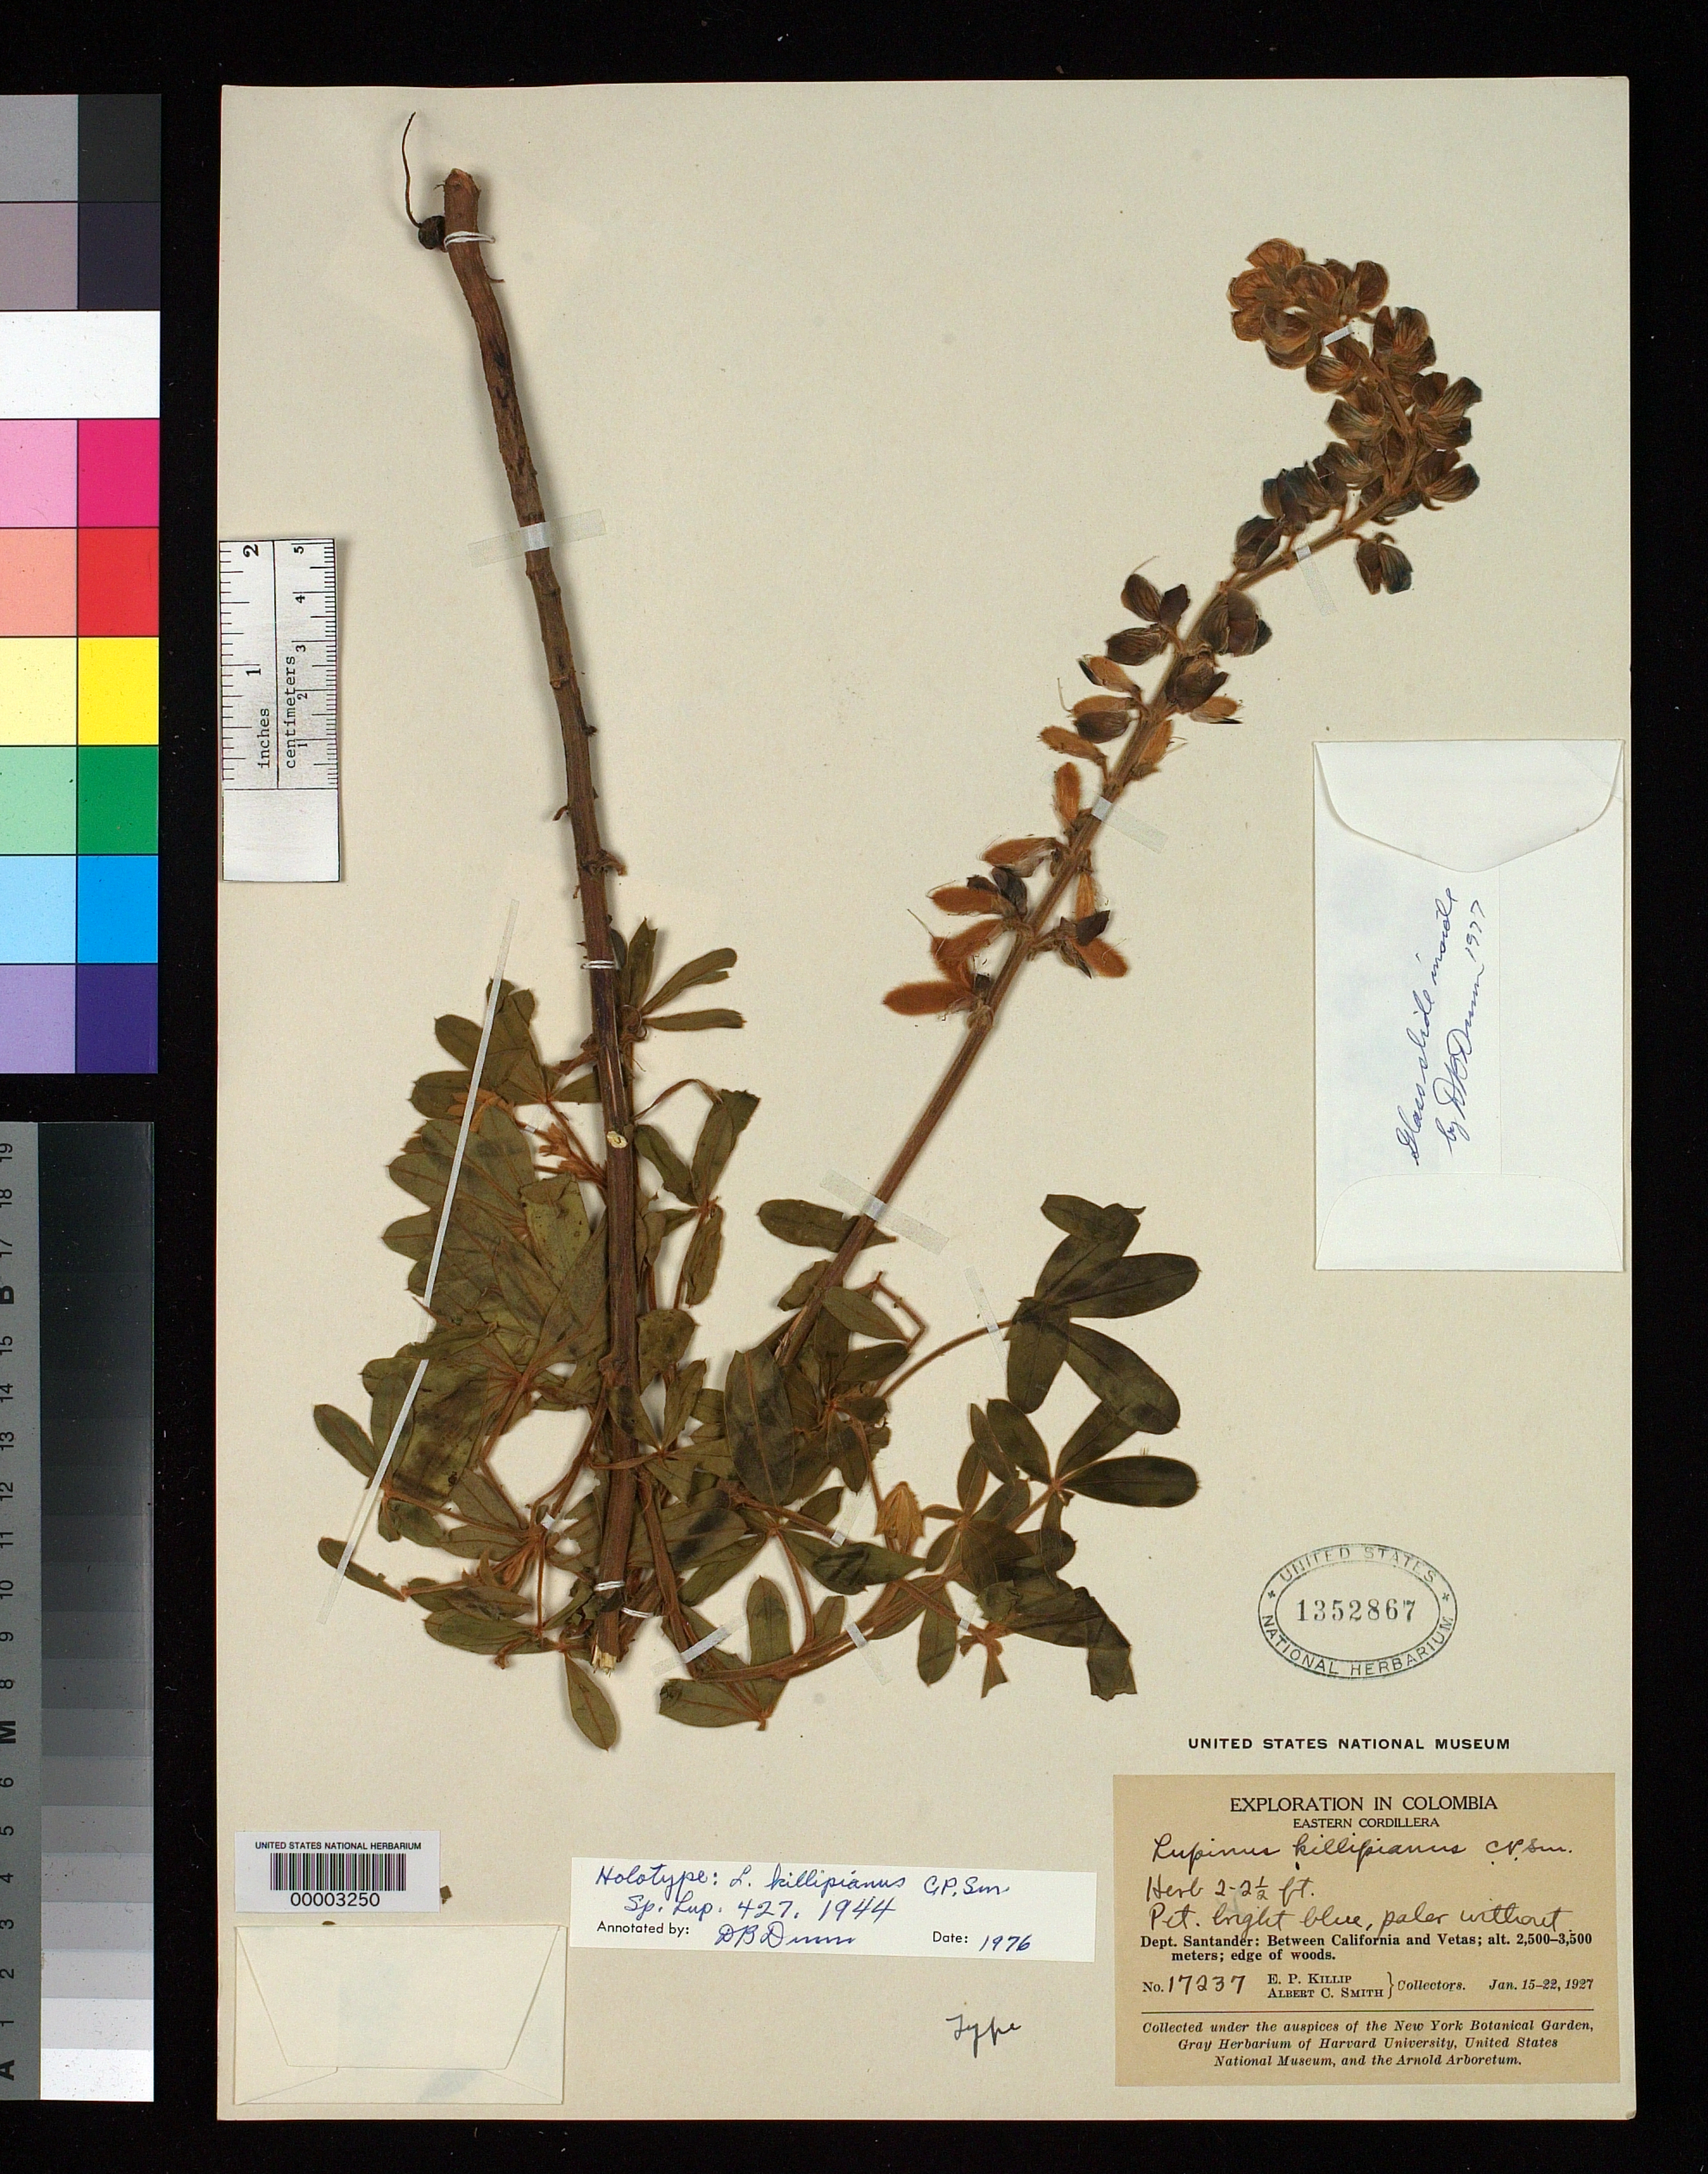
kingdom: Plantae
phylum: Tracheophyta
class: Magnoliopsida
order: Fabales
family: Fabaceae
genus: Lupinus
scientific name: Lupinus killipianus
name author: C.P. Sm.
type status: Holotype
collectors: E. P. Killip & A. C. Smith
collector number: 17237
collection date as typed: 15 Jan 1927 to 22 Jan 1927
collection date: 1927-01-15/1927-01-22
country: Colombia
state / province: Santander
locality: Between California and Vetas.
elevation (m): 2500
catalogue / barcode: US 1352867